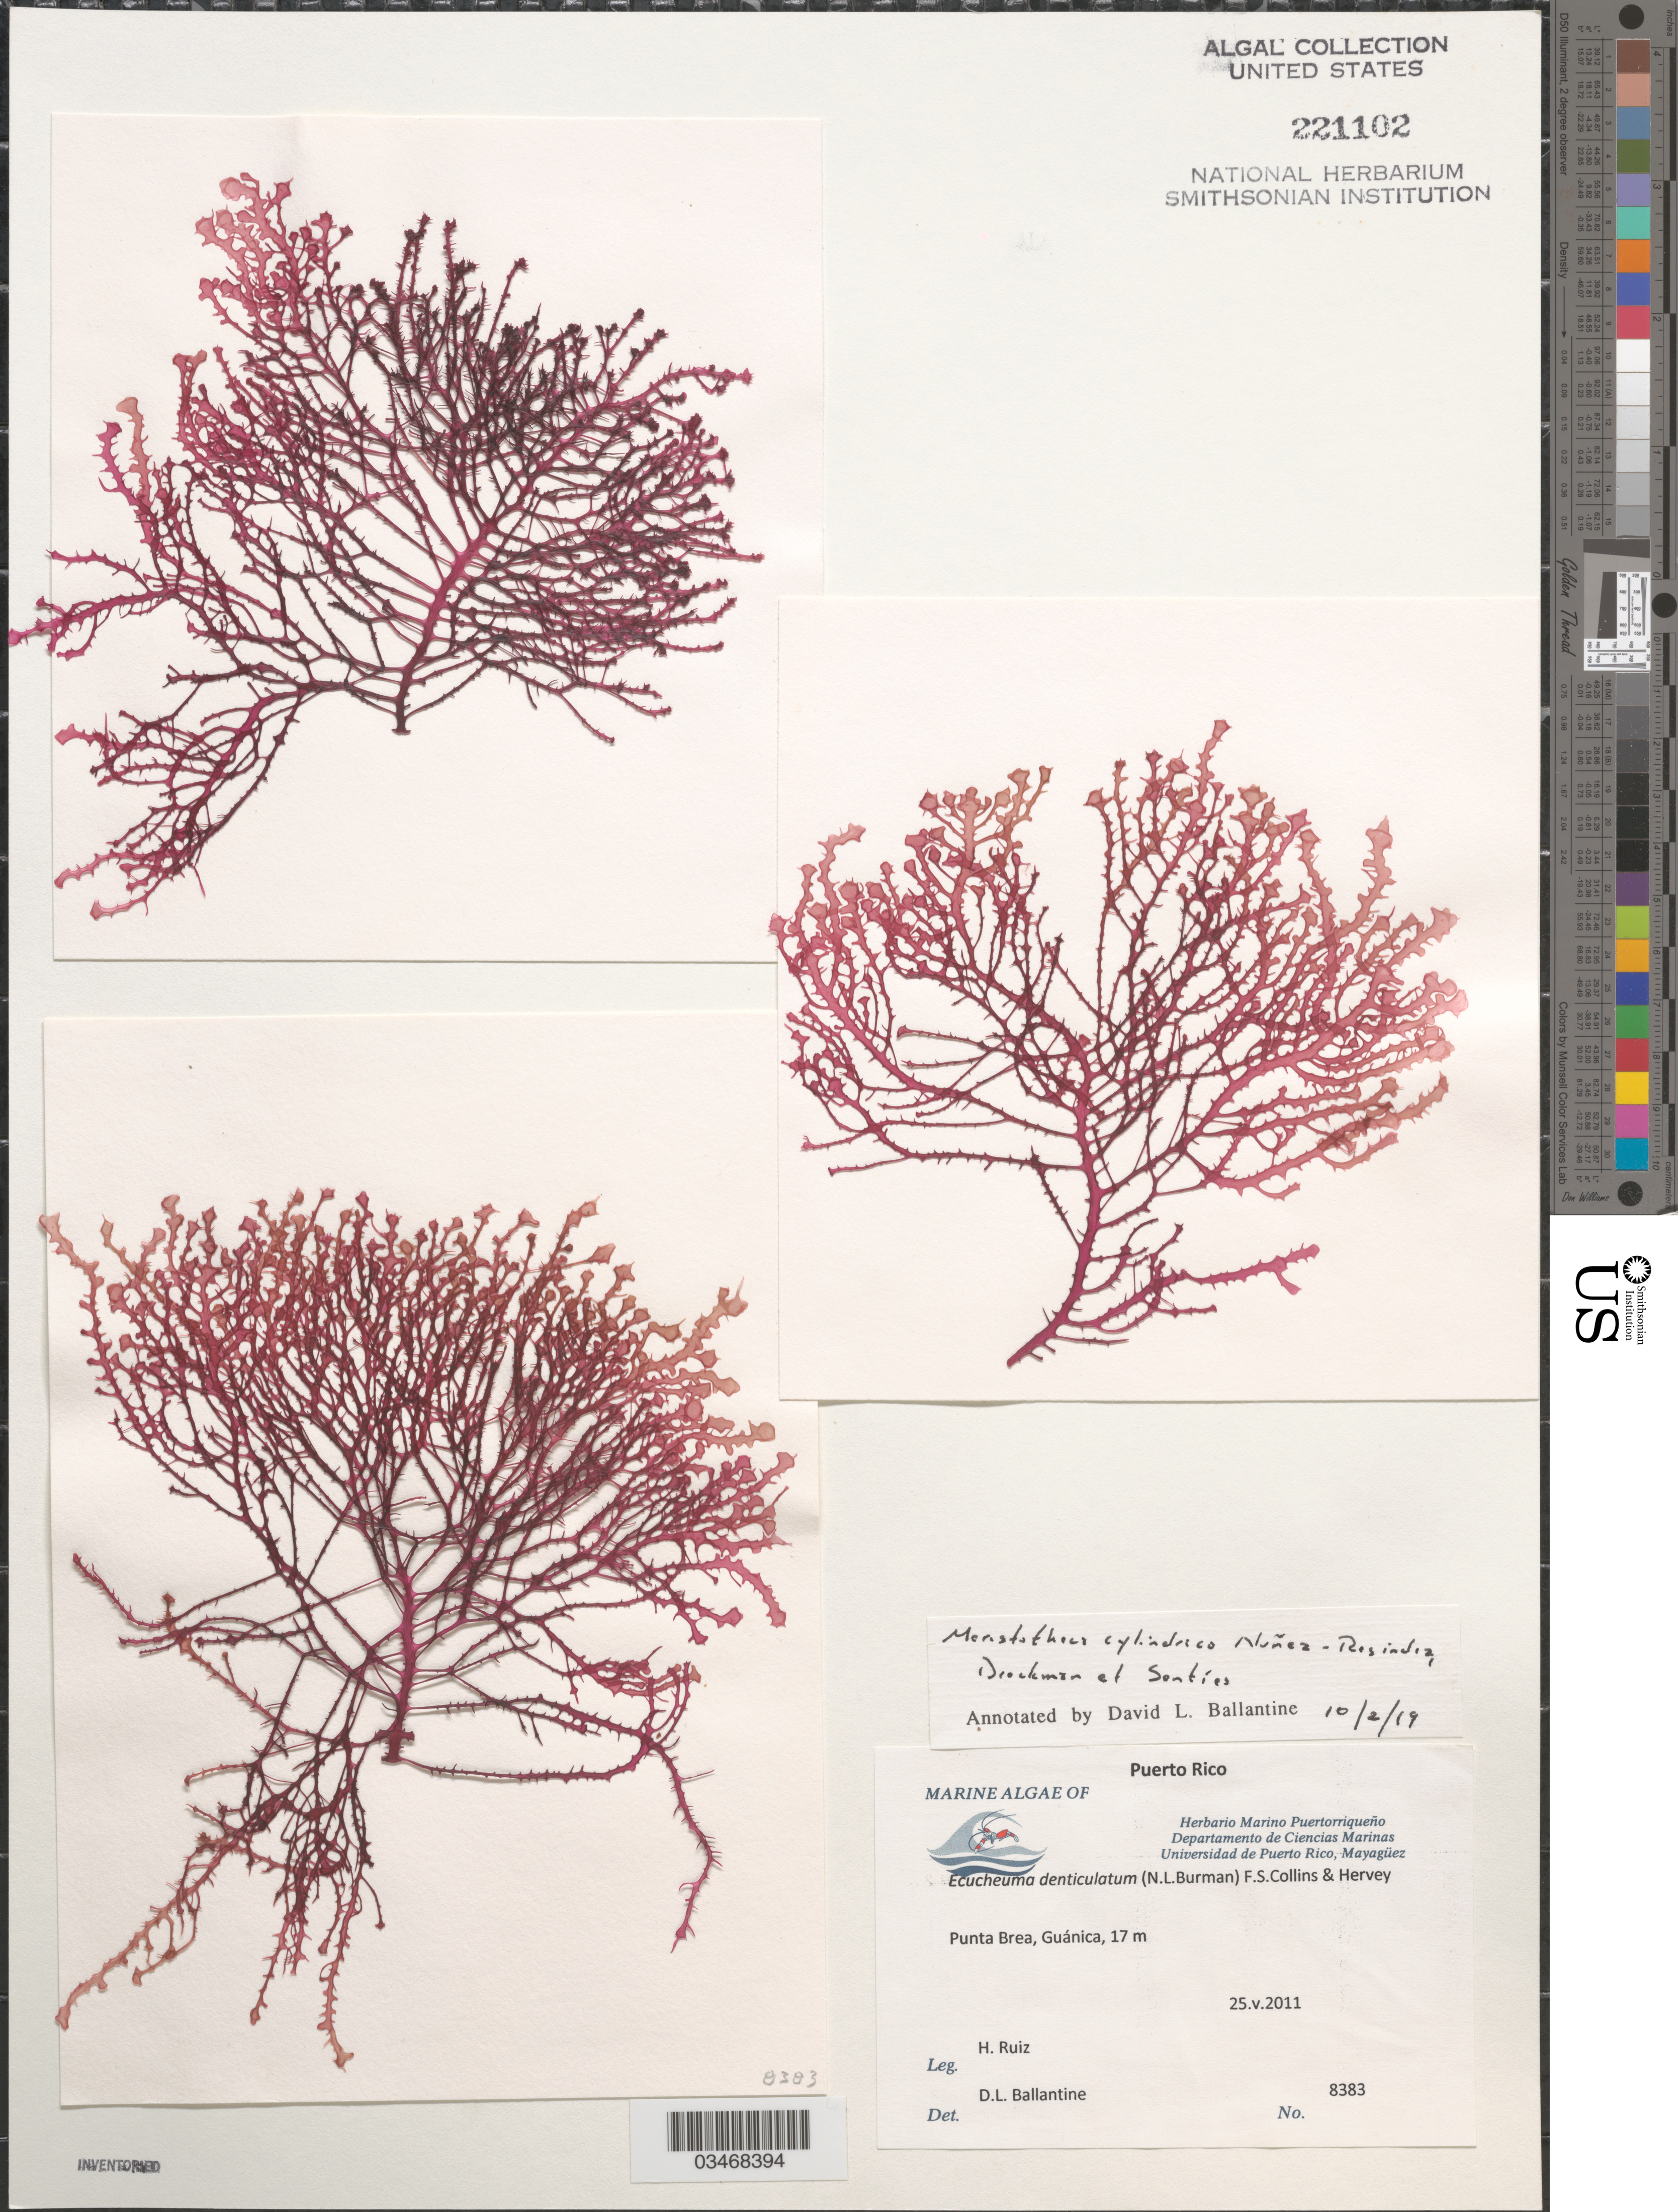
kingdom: Plantae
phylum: Rhodophyta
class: Florideophyceae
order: Gigartinales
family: Solieriaceae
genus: Meristotheca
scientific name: Meristotheca cylindrica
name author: M.L. Núñez-Resendiz et al.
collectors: H. Ruiz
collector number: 8383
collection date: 2011-05-25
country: Puerto Rico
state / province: Guánica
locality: Punta Brea.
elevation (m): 17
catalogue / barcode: US 221102